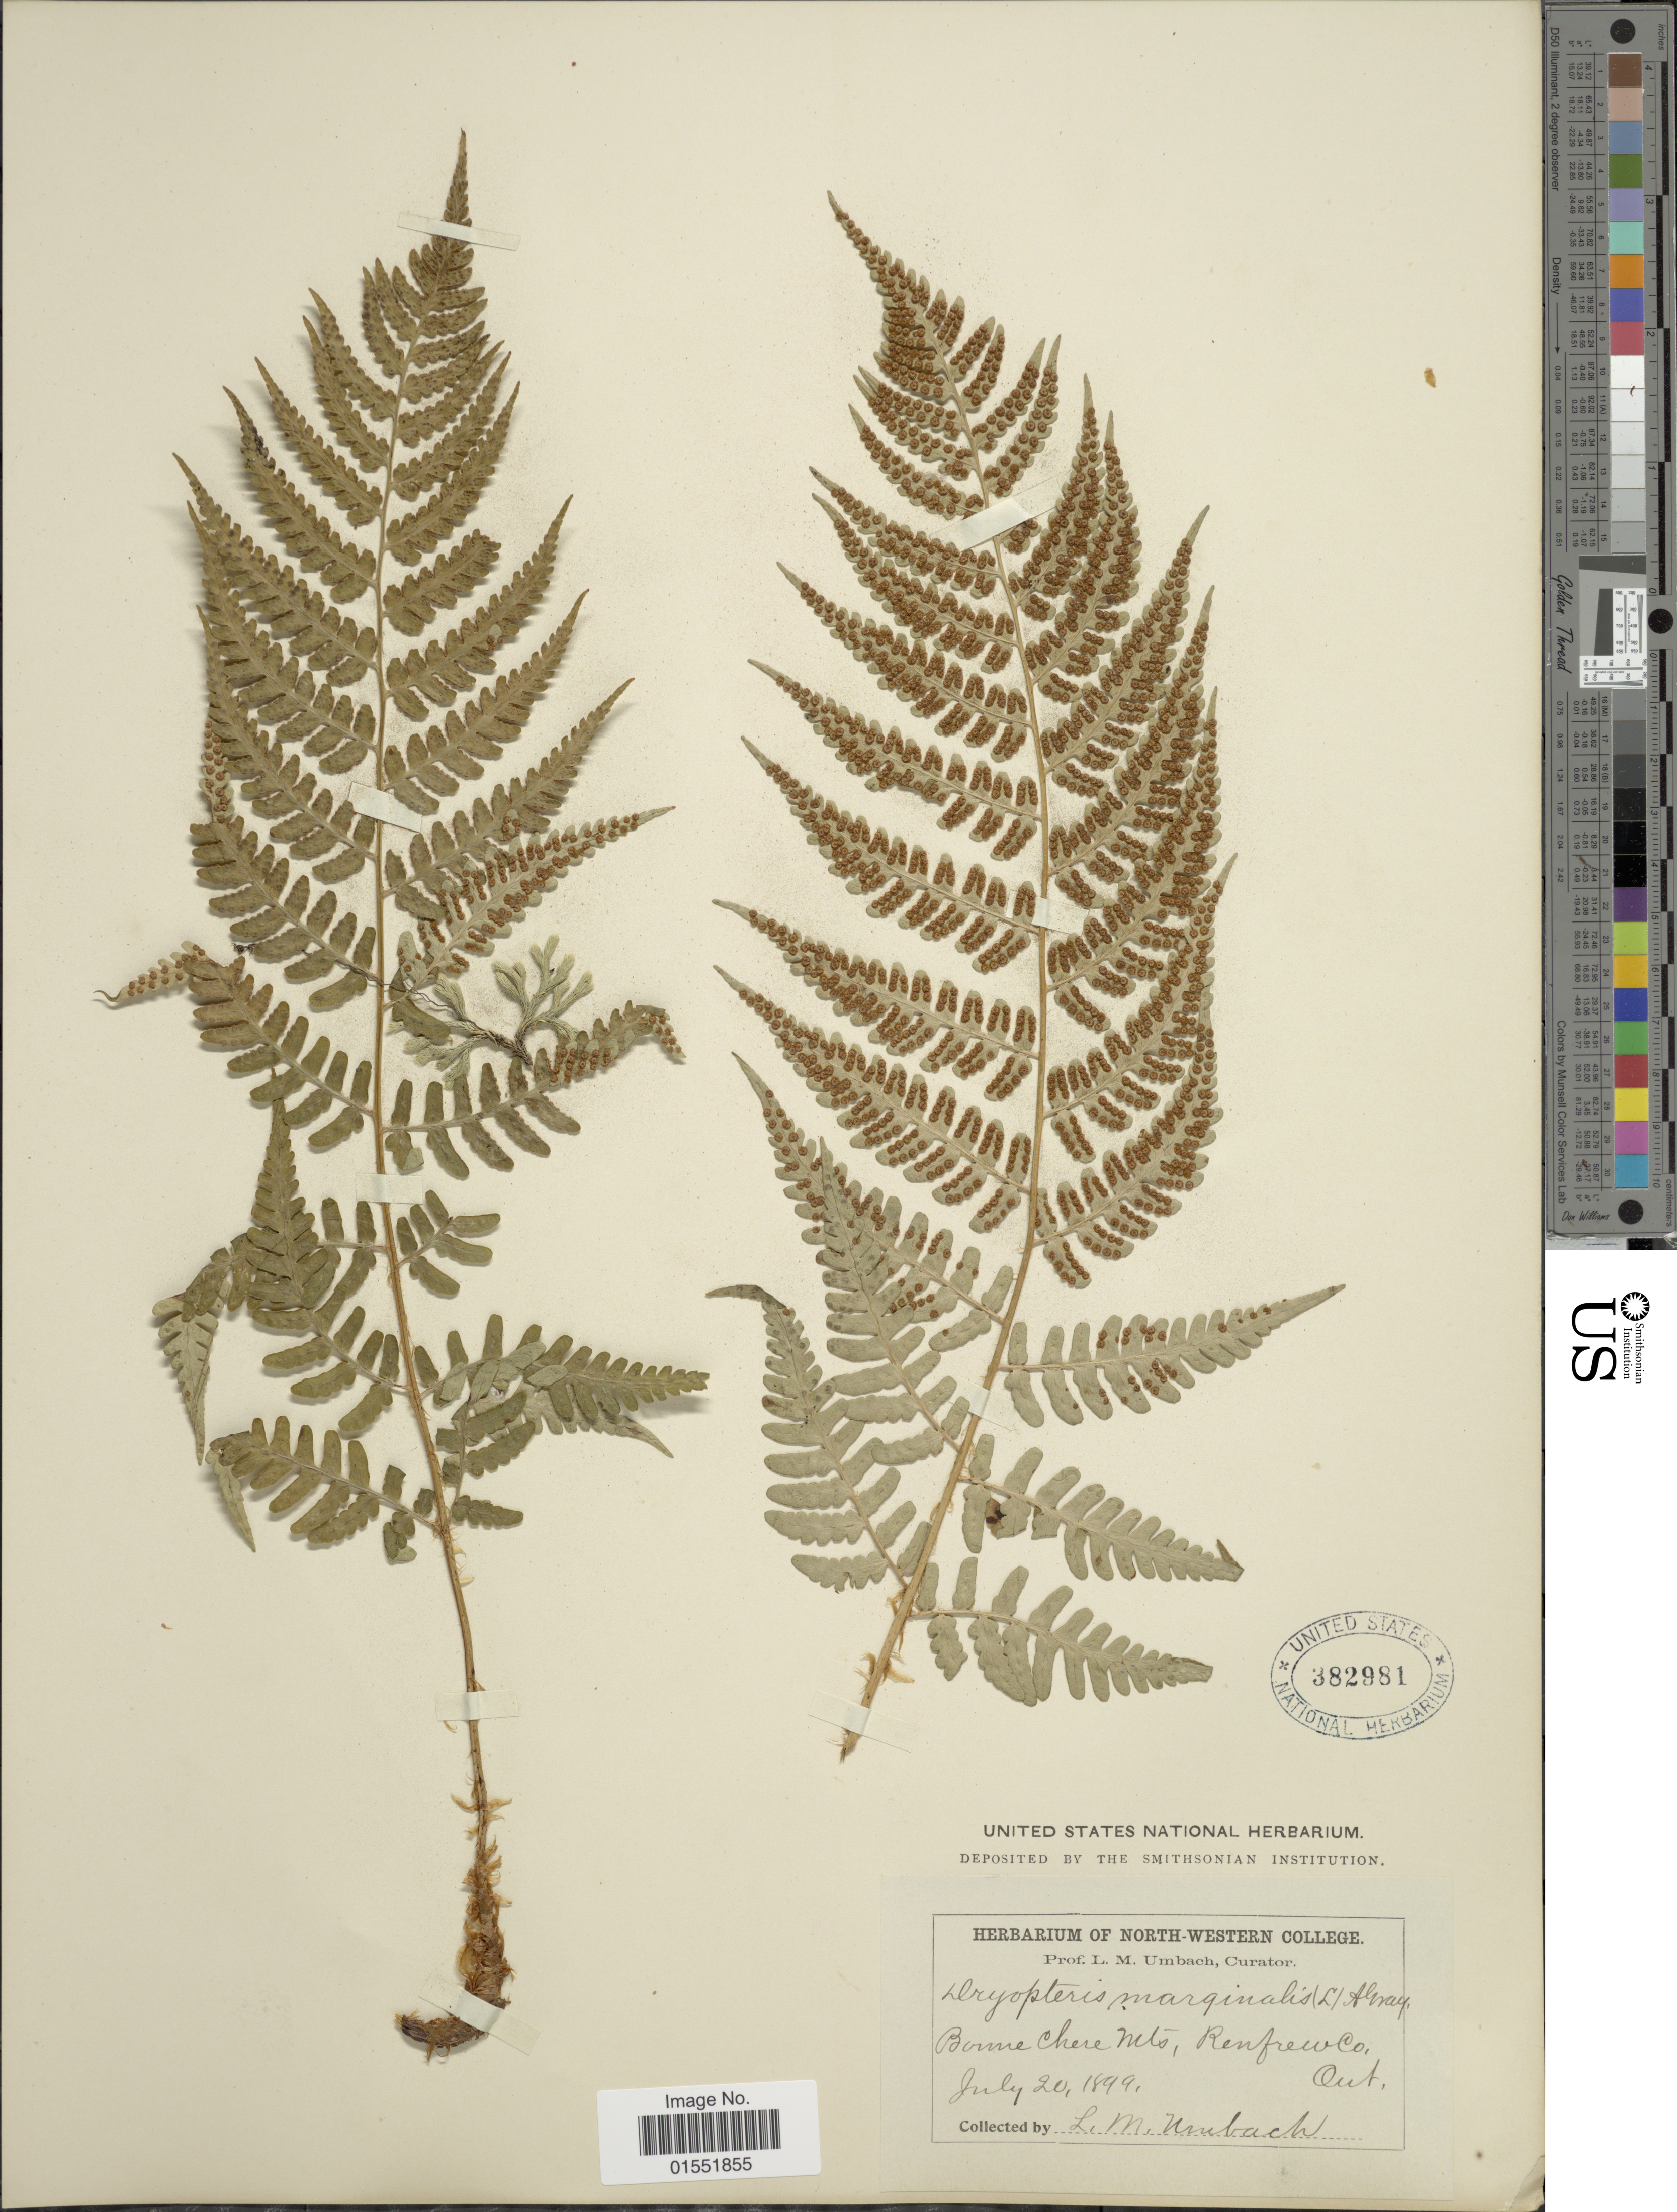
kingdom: Plantae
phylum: Tracheophyta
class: Polypodiopsida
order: Polypodiales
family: Dryopteridaceae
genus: Dryopteris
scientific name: Dryopteris marginalis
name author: (L.) A. Gray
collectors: L. M. Umbach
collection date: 1899-07-20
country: Canada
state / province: Ontario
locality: Bonne Chere Mts., Renfrew Co., Ont.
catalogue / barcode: US 382981